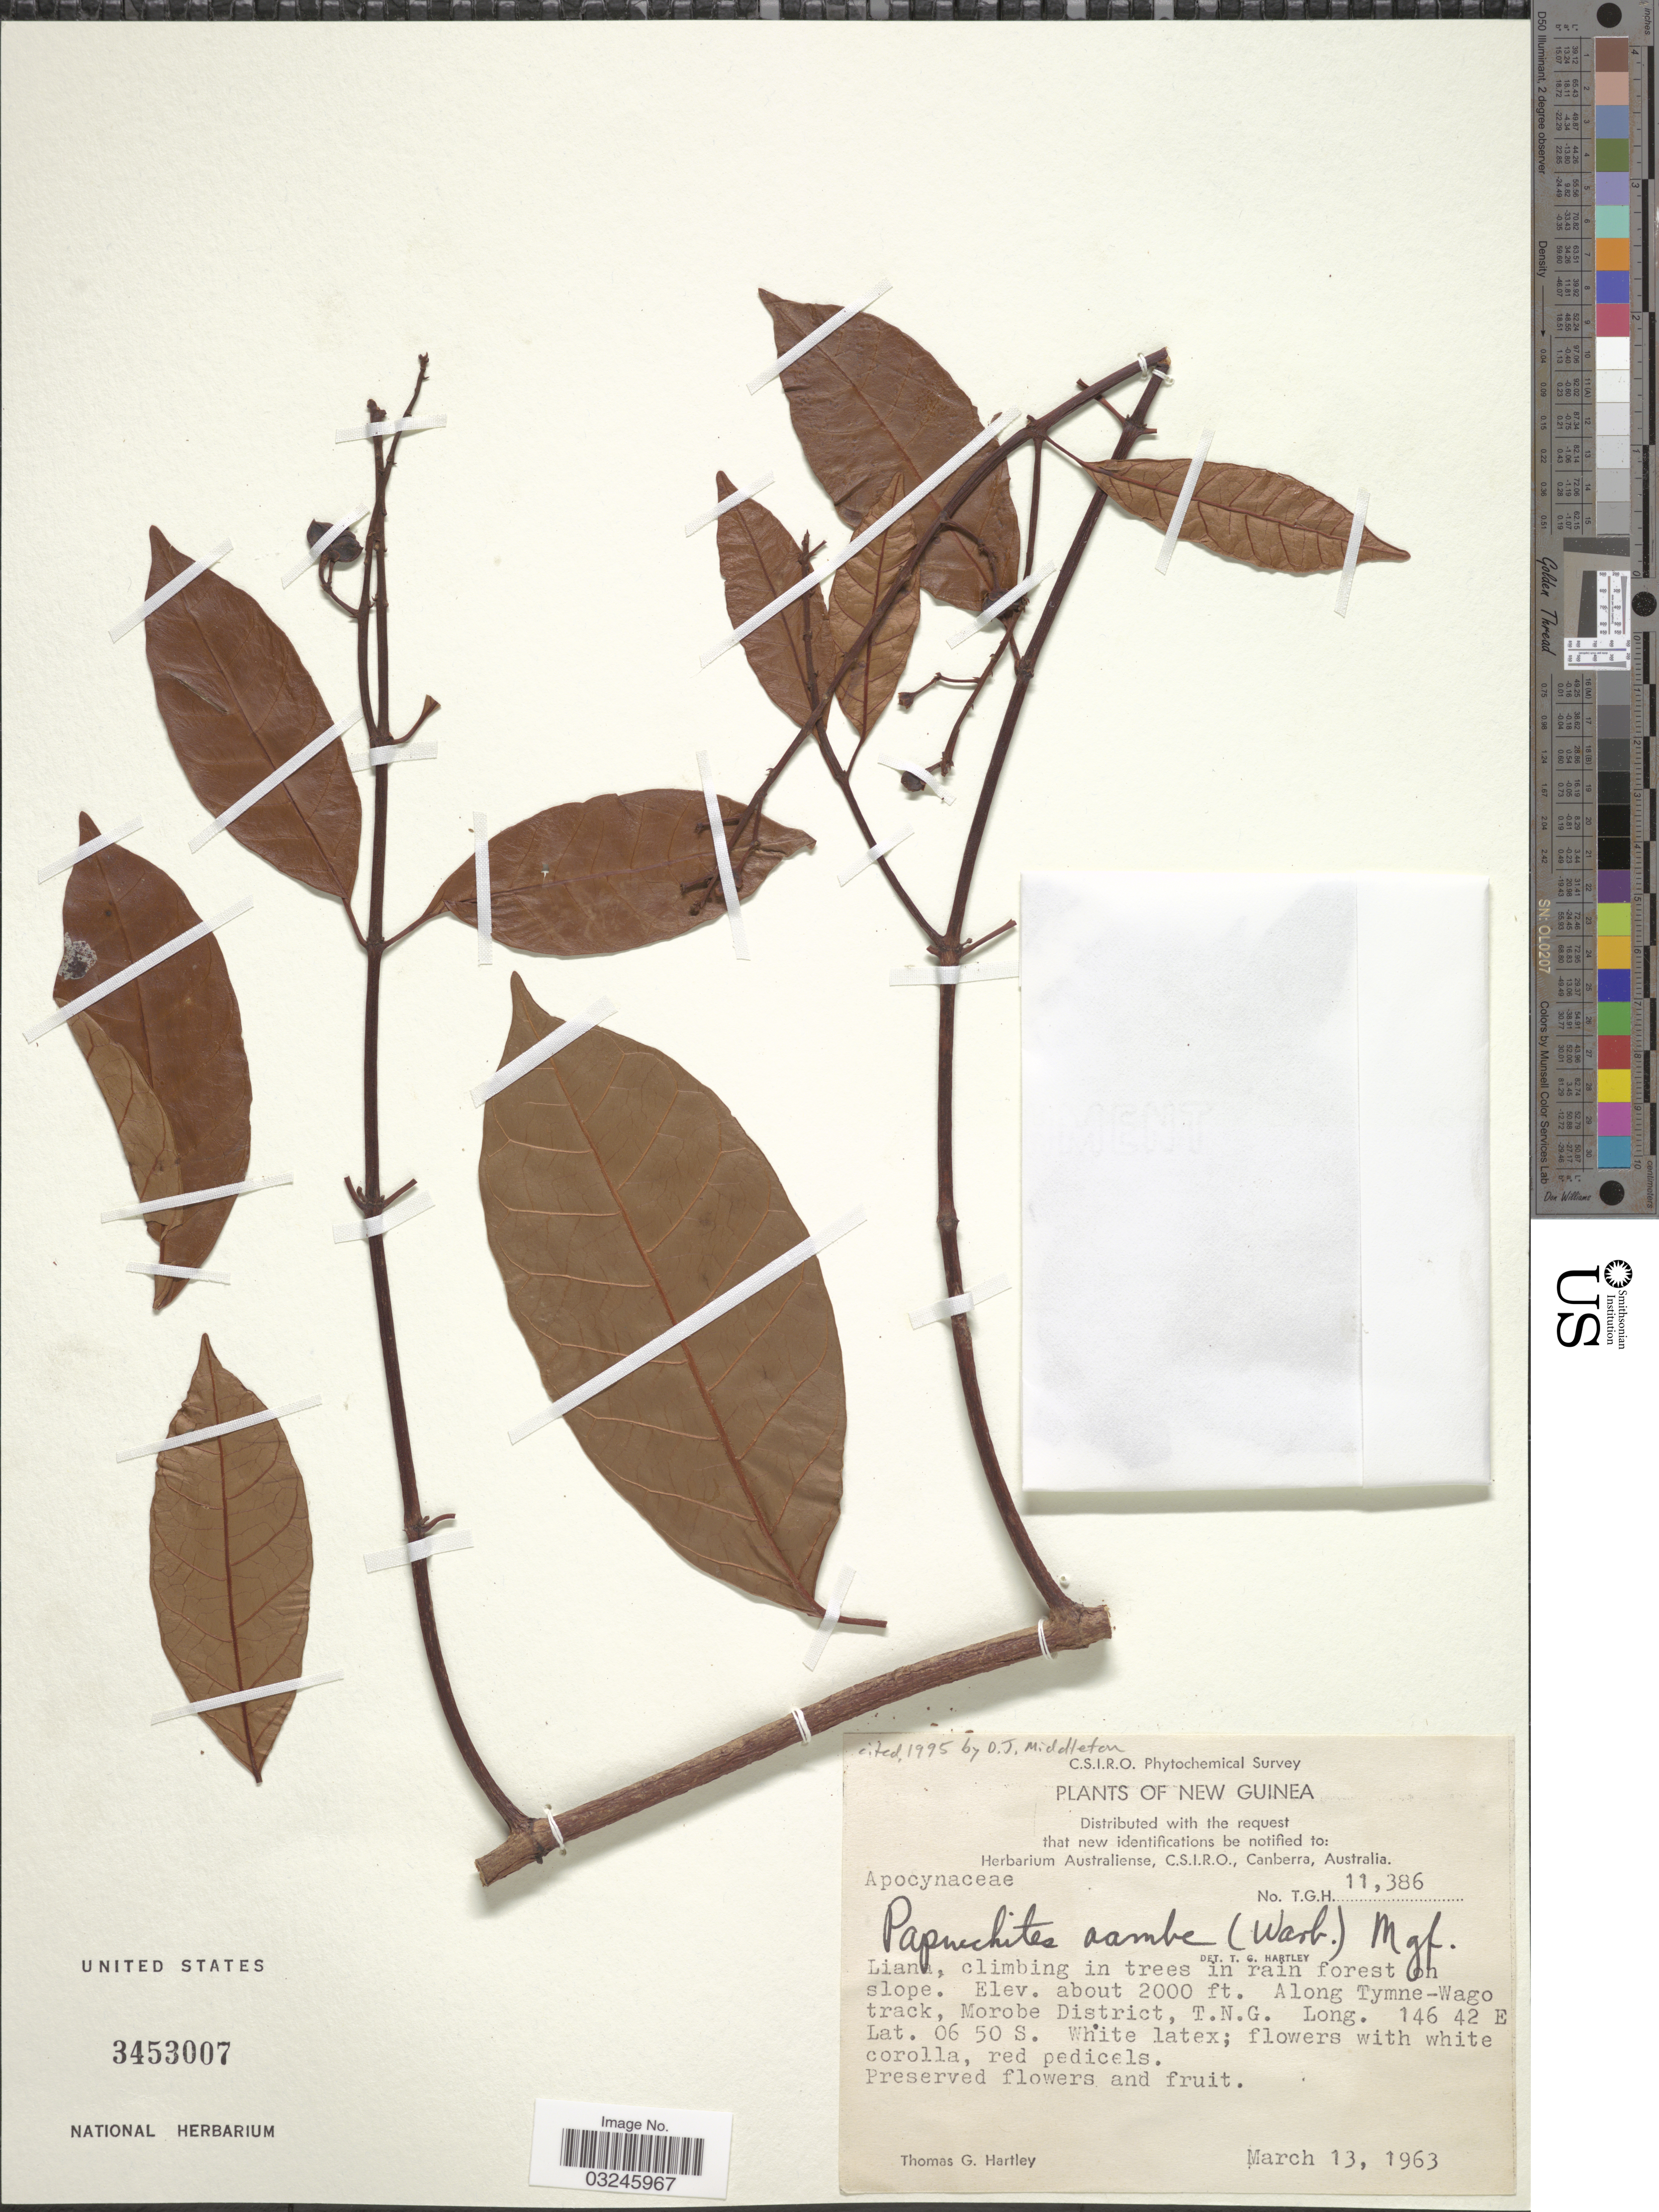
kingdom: Plantae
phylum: Tracheophyta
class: Magnoliopsida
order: Gentianales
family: Apocynaceae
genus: Papuechites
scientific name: Papuechites aambe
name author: (Warb.) Markgr.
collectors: T. G. Hartley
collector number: TGH11386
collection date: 1963-03-13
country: Papua New Guinea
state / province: Morobe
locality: New Guinea, Along Tymne-Wago track, Morobe District, T.N.G.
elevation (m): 610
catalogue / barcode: US 3453007